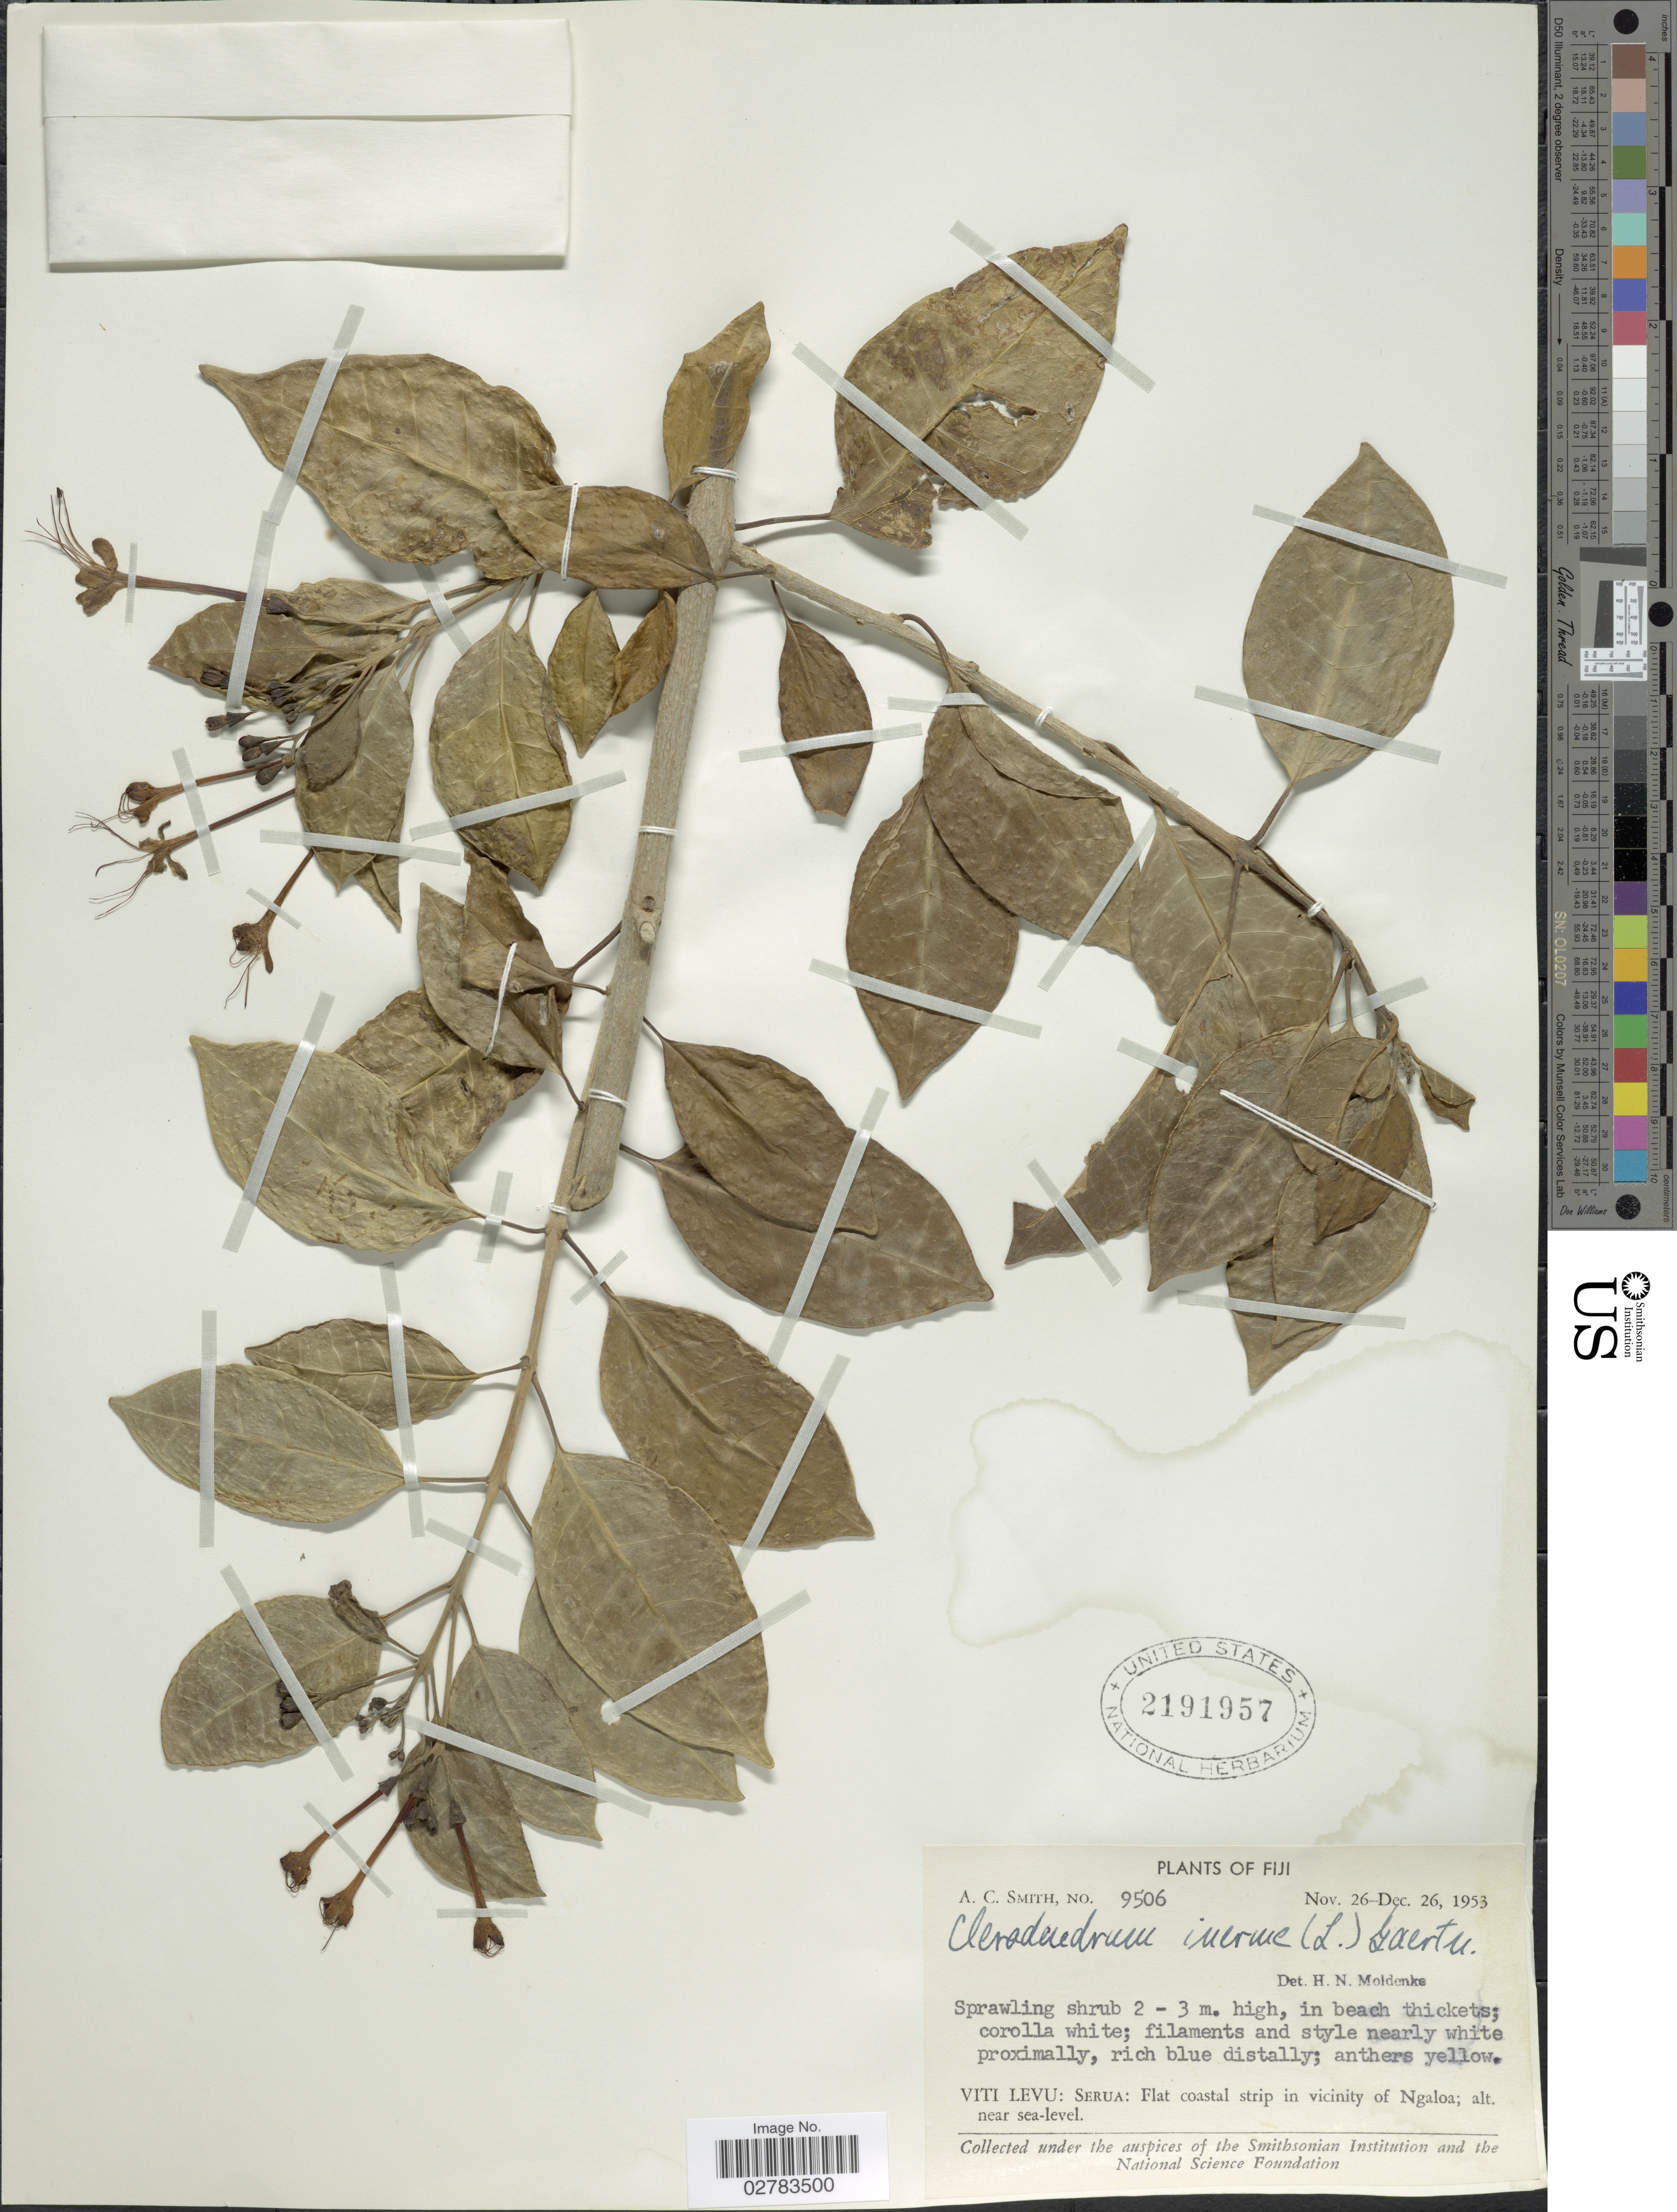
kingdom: Plantae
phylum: Tracheophyta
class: Magnoliopsida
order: Lamiales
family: Lamiaceae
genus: Clerodendrum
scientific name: Clerodendrum inerme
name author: (L.) Gaertn.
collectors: A. C. Smith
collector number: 9506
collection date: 1953-11-26/1953-12-26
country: Fiji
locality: Viti Levu: Serua: Flat coastal strip in vicinity of Ngaloa.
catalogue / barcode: US 2191957